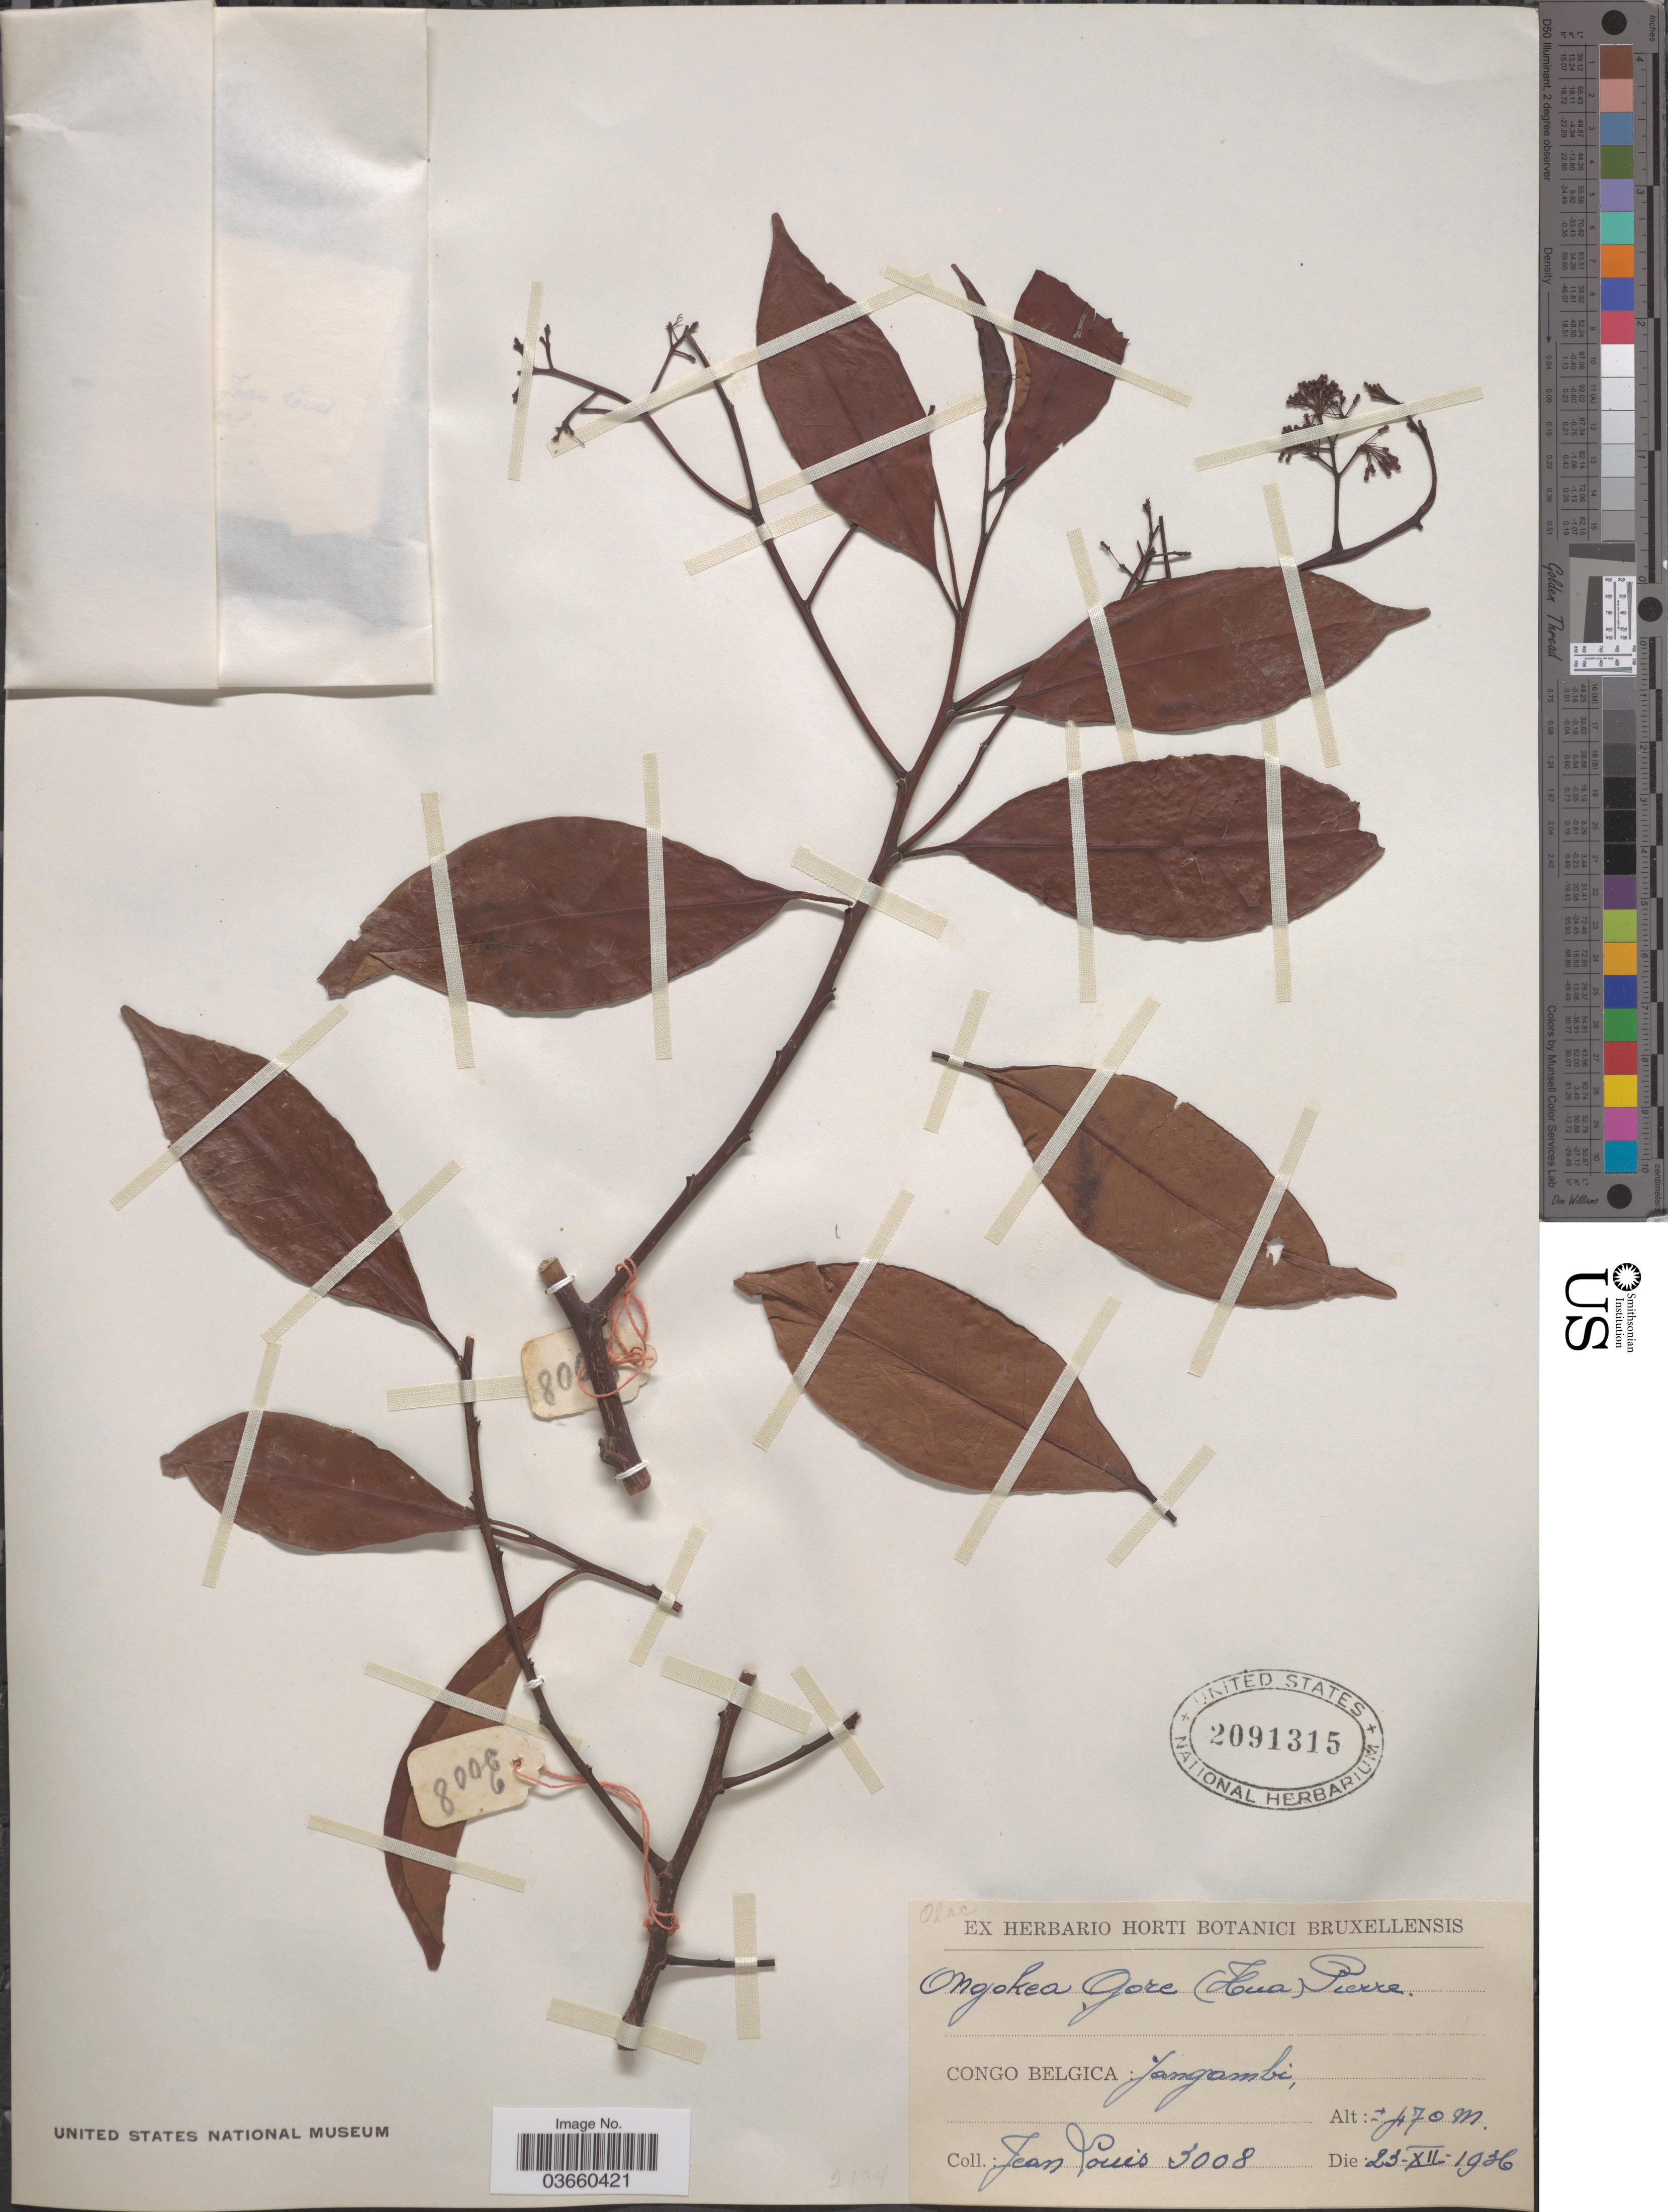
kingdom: Plantae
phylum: Tracheophyta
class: Magnoliopsida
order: Santalales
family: Aptandraceae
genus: Ongokea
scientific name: Ongokea gore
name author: (Hua) Pierre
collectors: J. Louis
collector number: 3008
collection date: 1936-12-23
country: Congo, Democratic Republic of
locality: Congo Belgica: Yangambi.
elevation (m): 470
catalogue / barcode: US 2091315